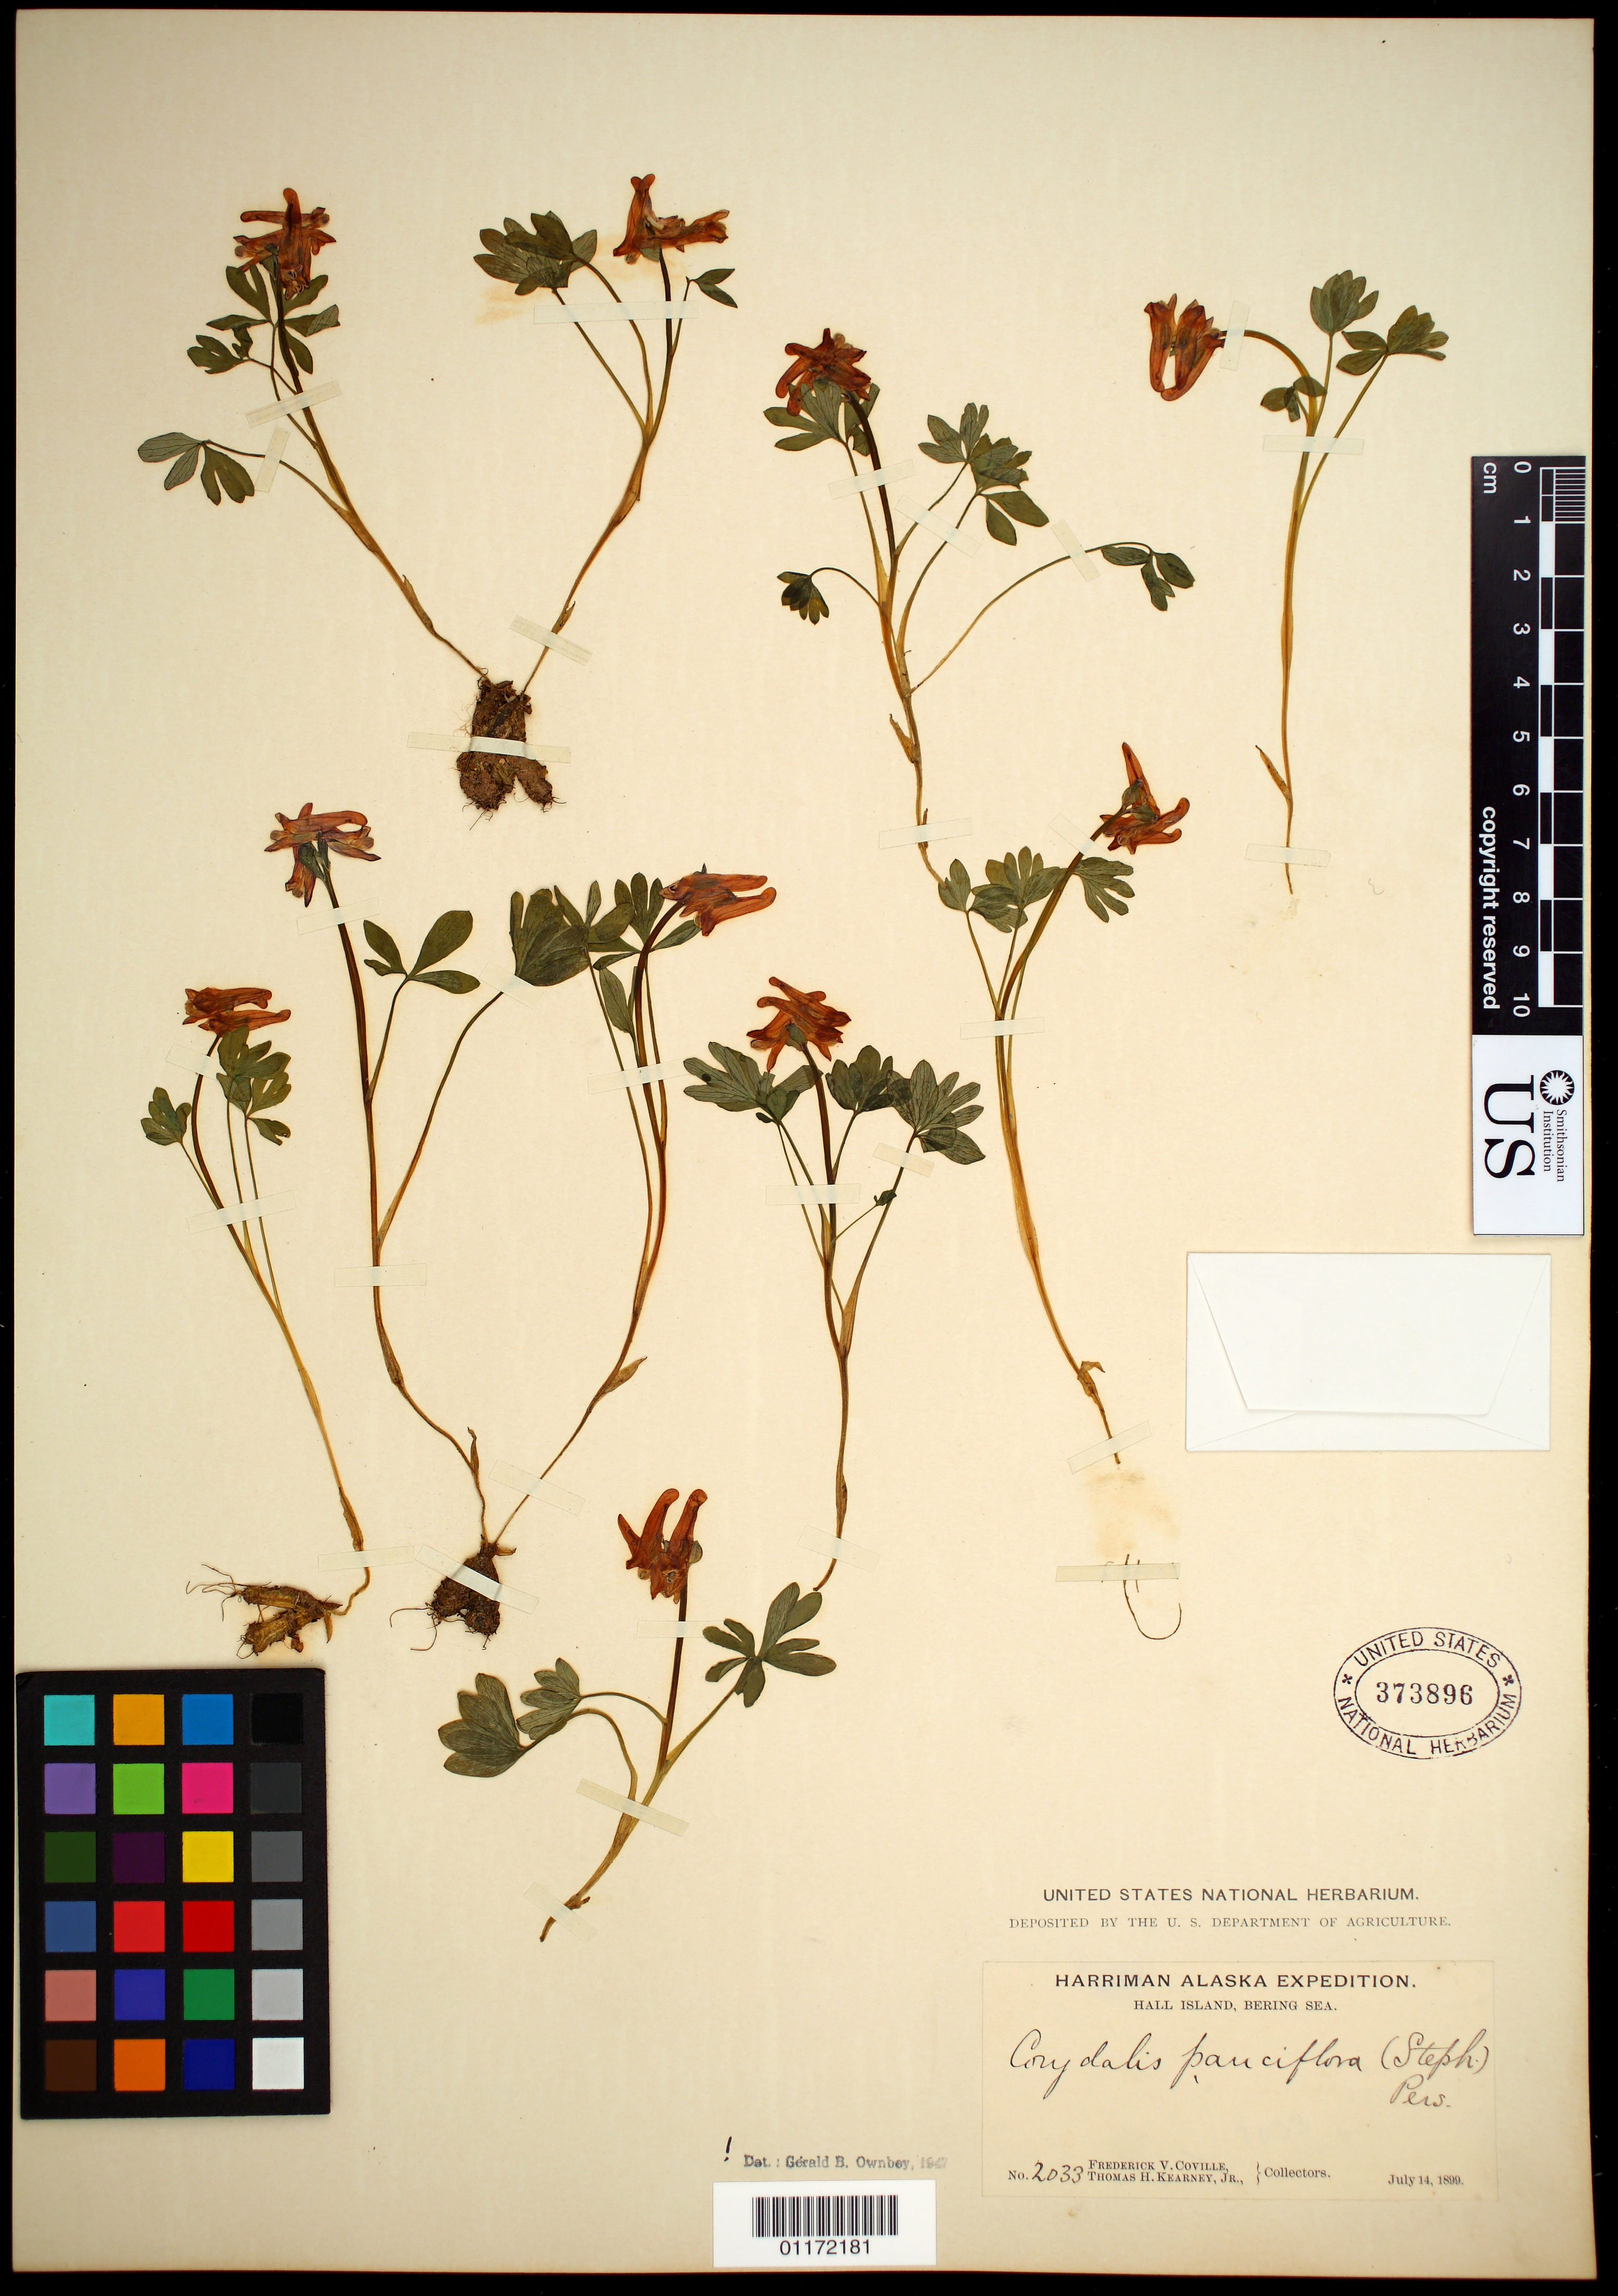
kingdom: Plantae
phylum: Tracheophyta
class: Magnoliopsida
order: Ranunculales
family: Papaveraceae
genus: Corydalis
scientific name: Corydalis pauciflora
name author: (Stephan) Pers.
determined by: Ownbey, G. B.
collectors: F. V. Coville & T. H. Kearney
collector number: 2033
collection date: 1899-07-14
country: United States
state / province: Alaska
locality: Hall Island, Bering Sea.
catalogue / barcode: US 373896